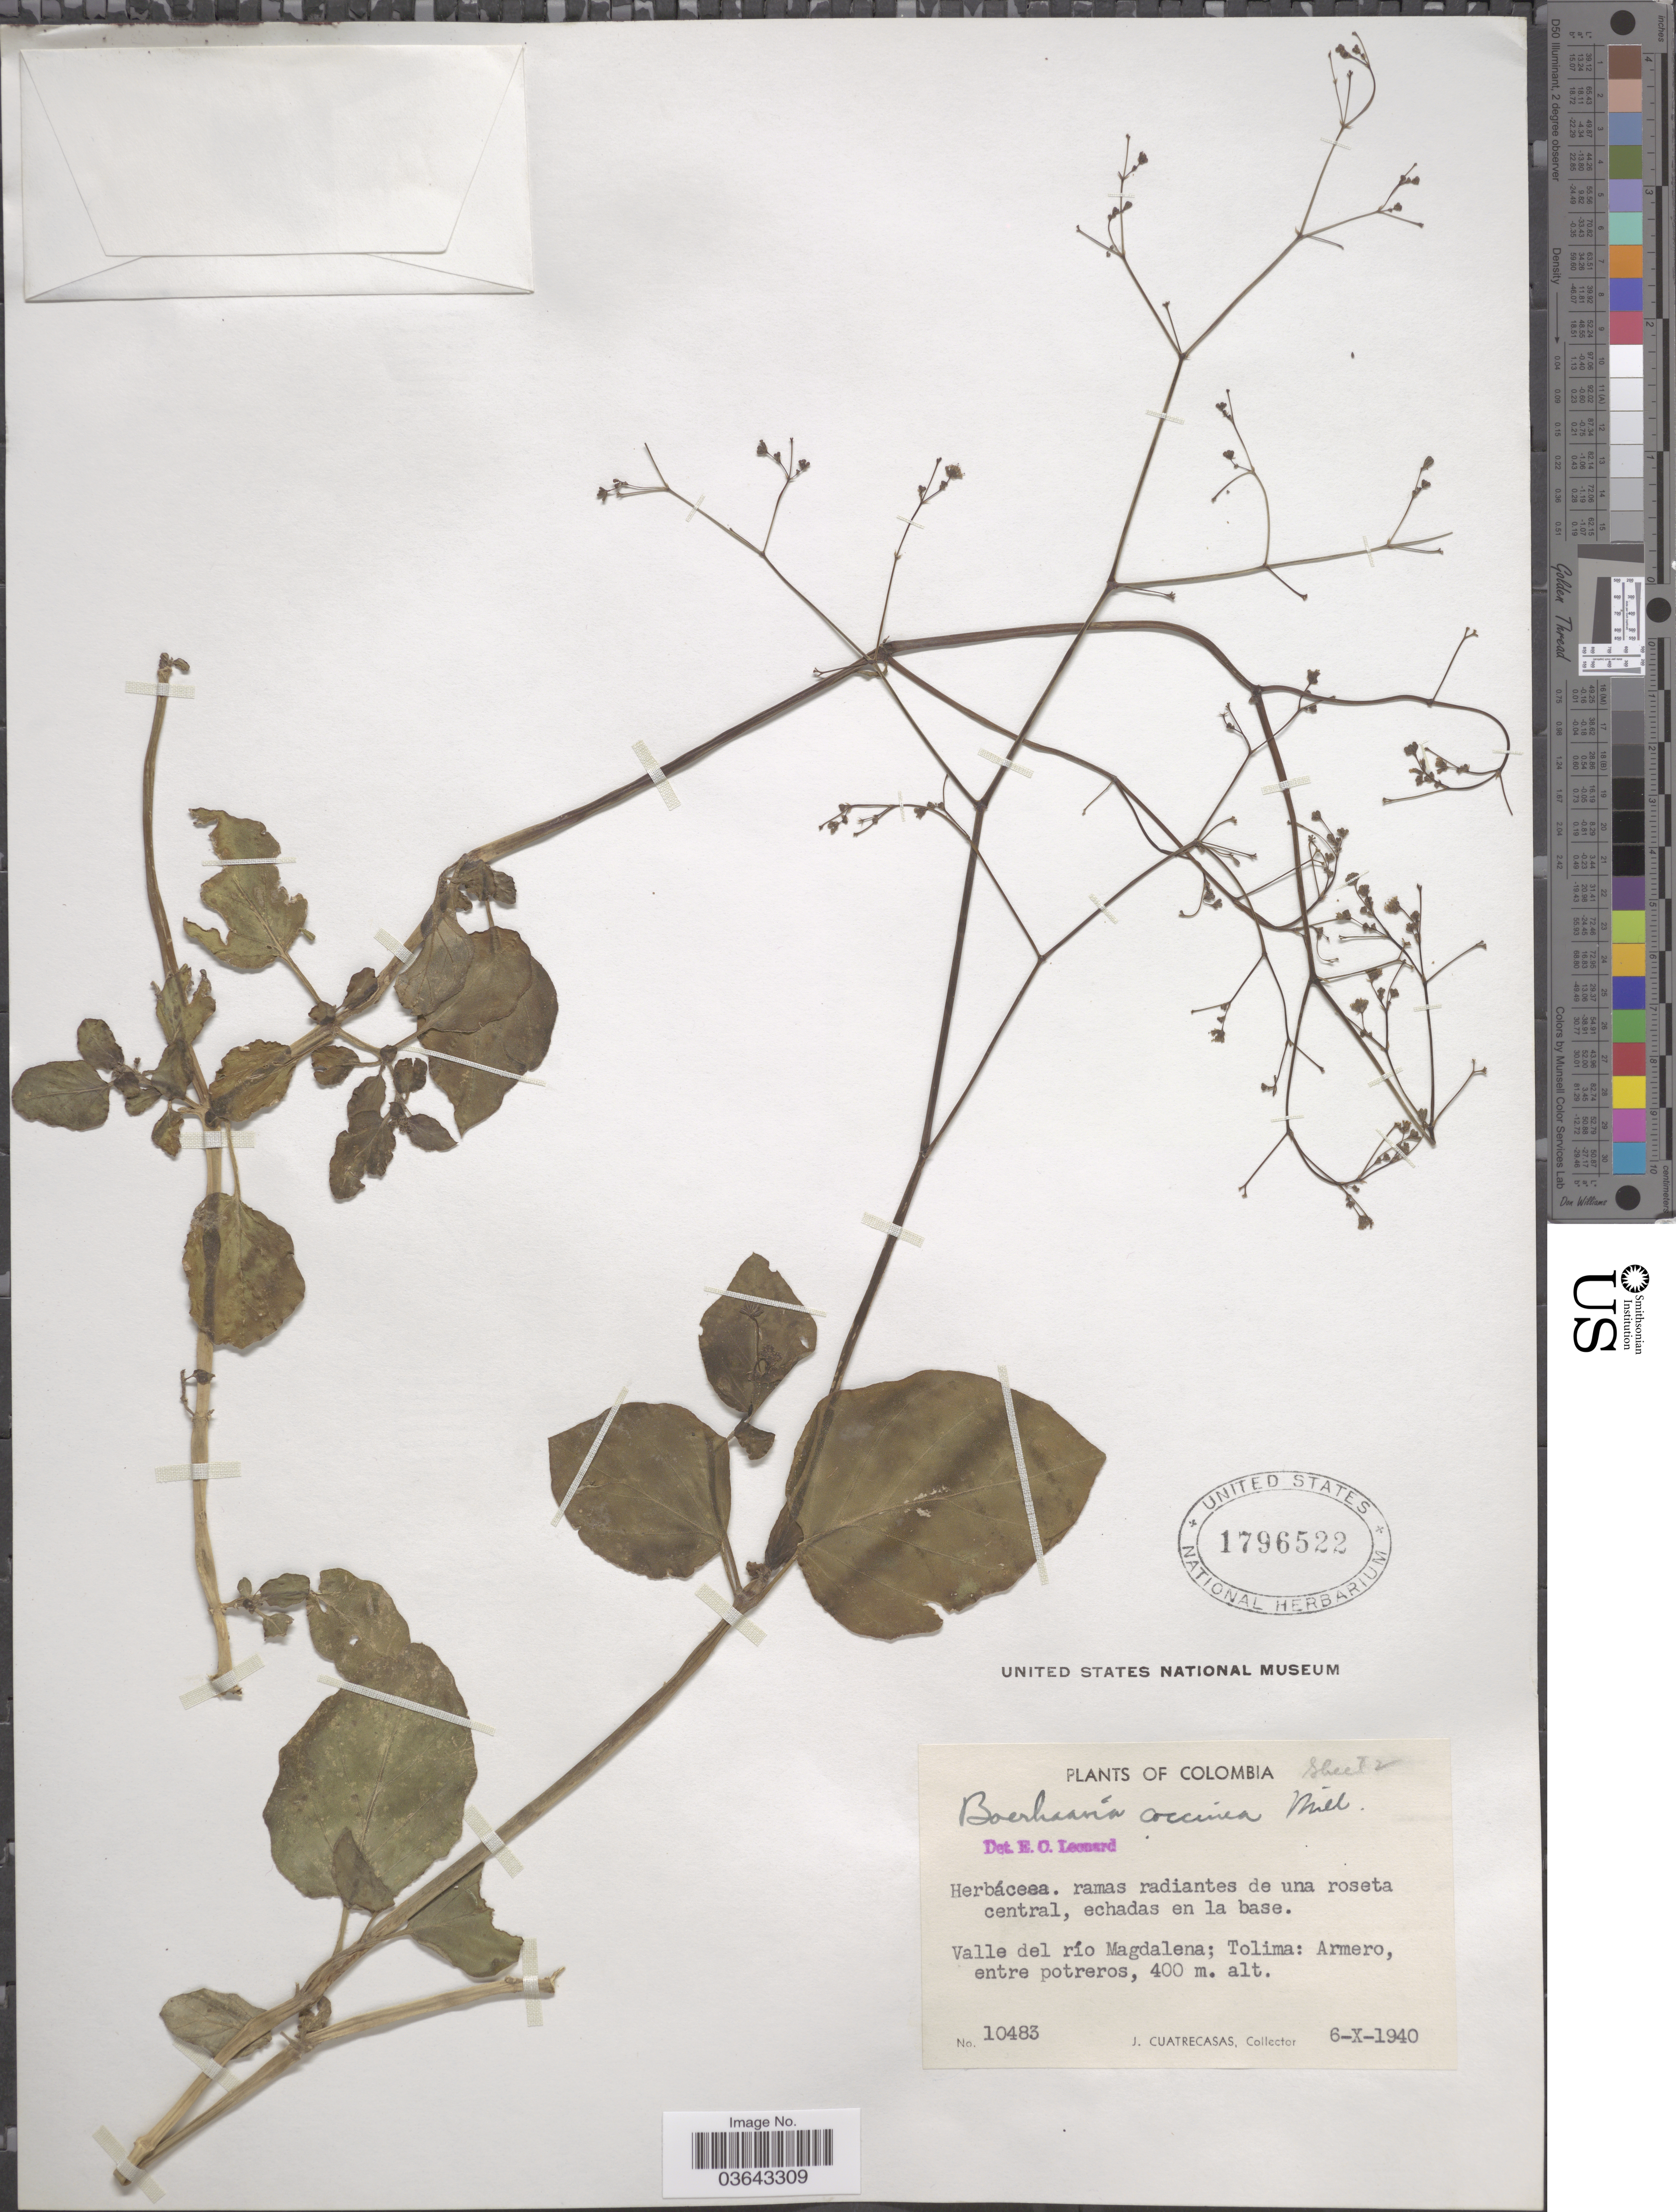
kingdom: Plantae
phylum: Tracheophyta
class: Magnoliopsida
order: Caryophyllales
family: Nyctaginaceae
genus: Boerhavia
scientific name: Boerhavia diffusa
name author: L.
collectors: J. Cuatrecasas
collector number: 10483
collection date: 1940-10-06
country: Colombia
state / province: Tolima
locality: Valle del río Magdalena: Armero, entre potreros.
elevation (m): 400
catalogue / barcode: US 1796522